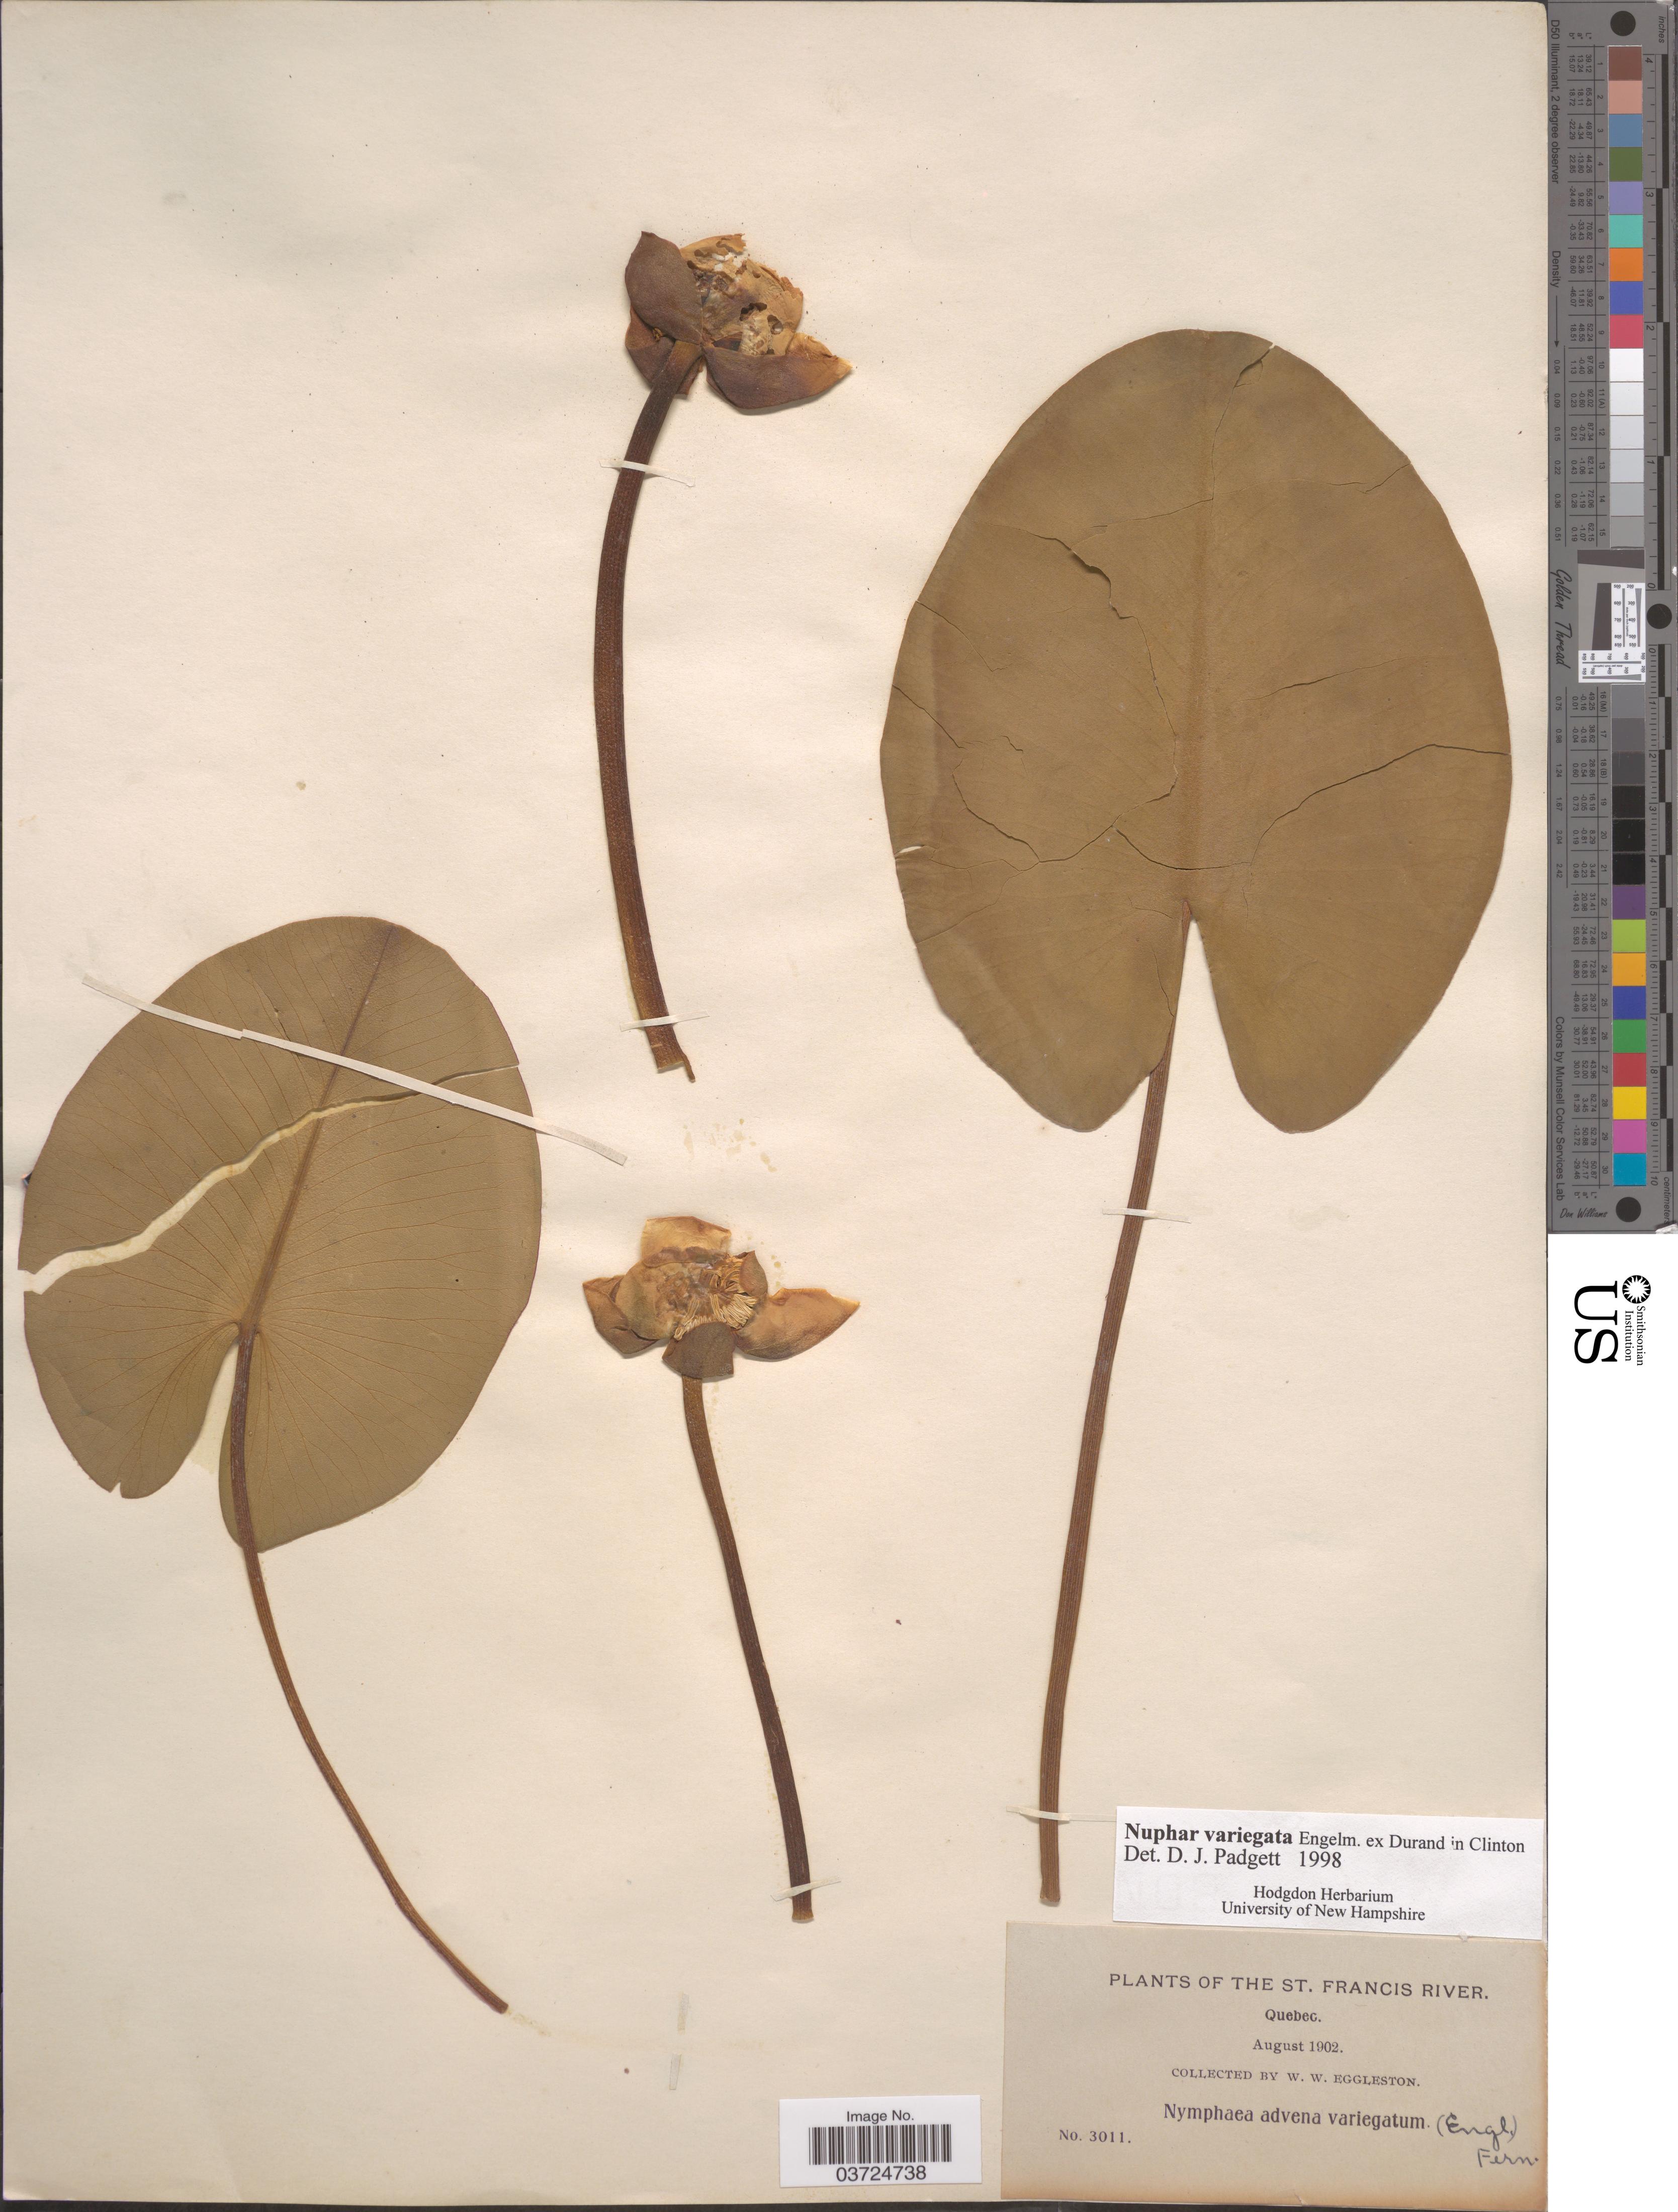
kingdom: Plantae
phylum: Tracheophyta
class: Magnoliopsida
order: Nymphaeales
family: Nymphaeaceae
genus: Nuphar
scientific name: Nuphar variegata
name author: Engelm. ex Durand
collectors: W. W. Eggleston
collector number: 3011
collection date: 1902-08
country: Canada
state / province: Quebec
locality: St. Francis River.